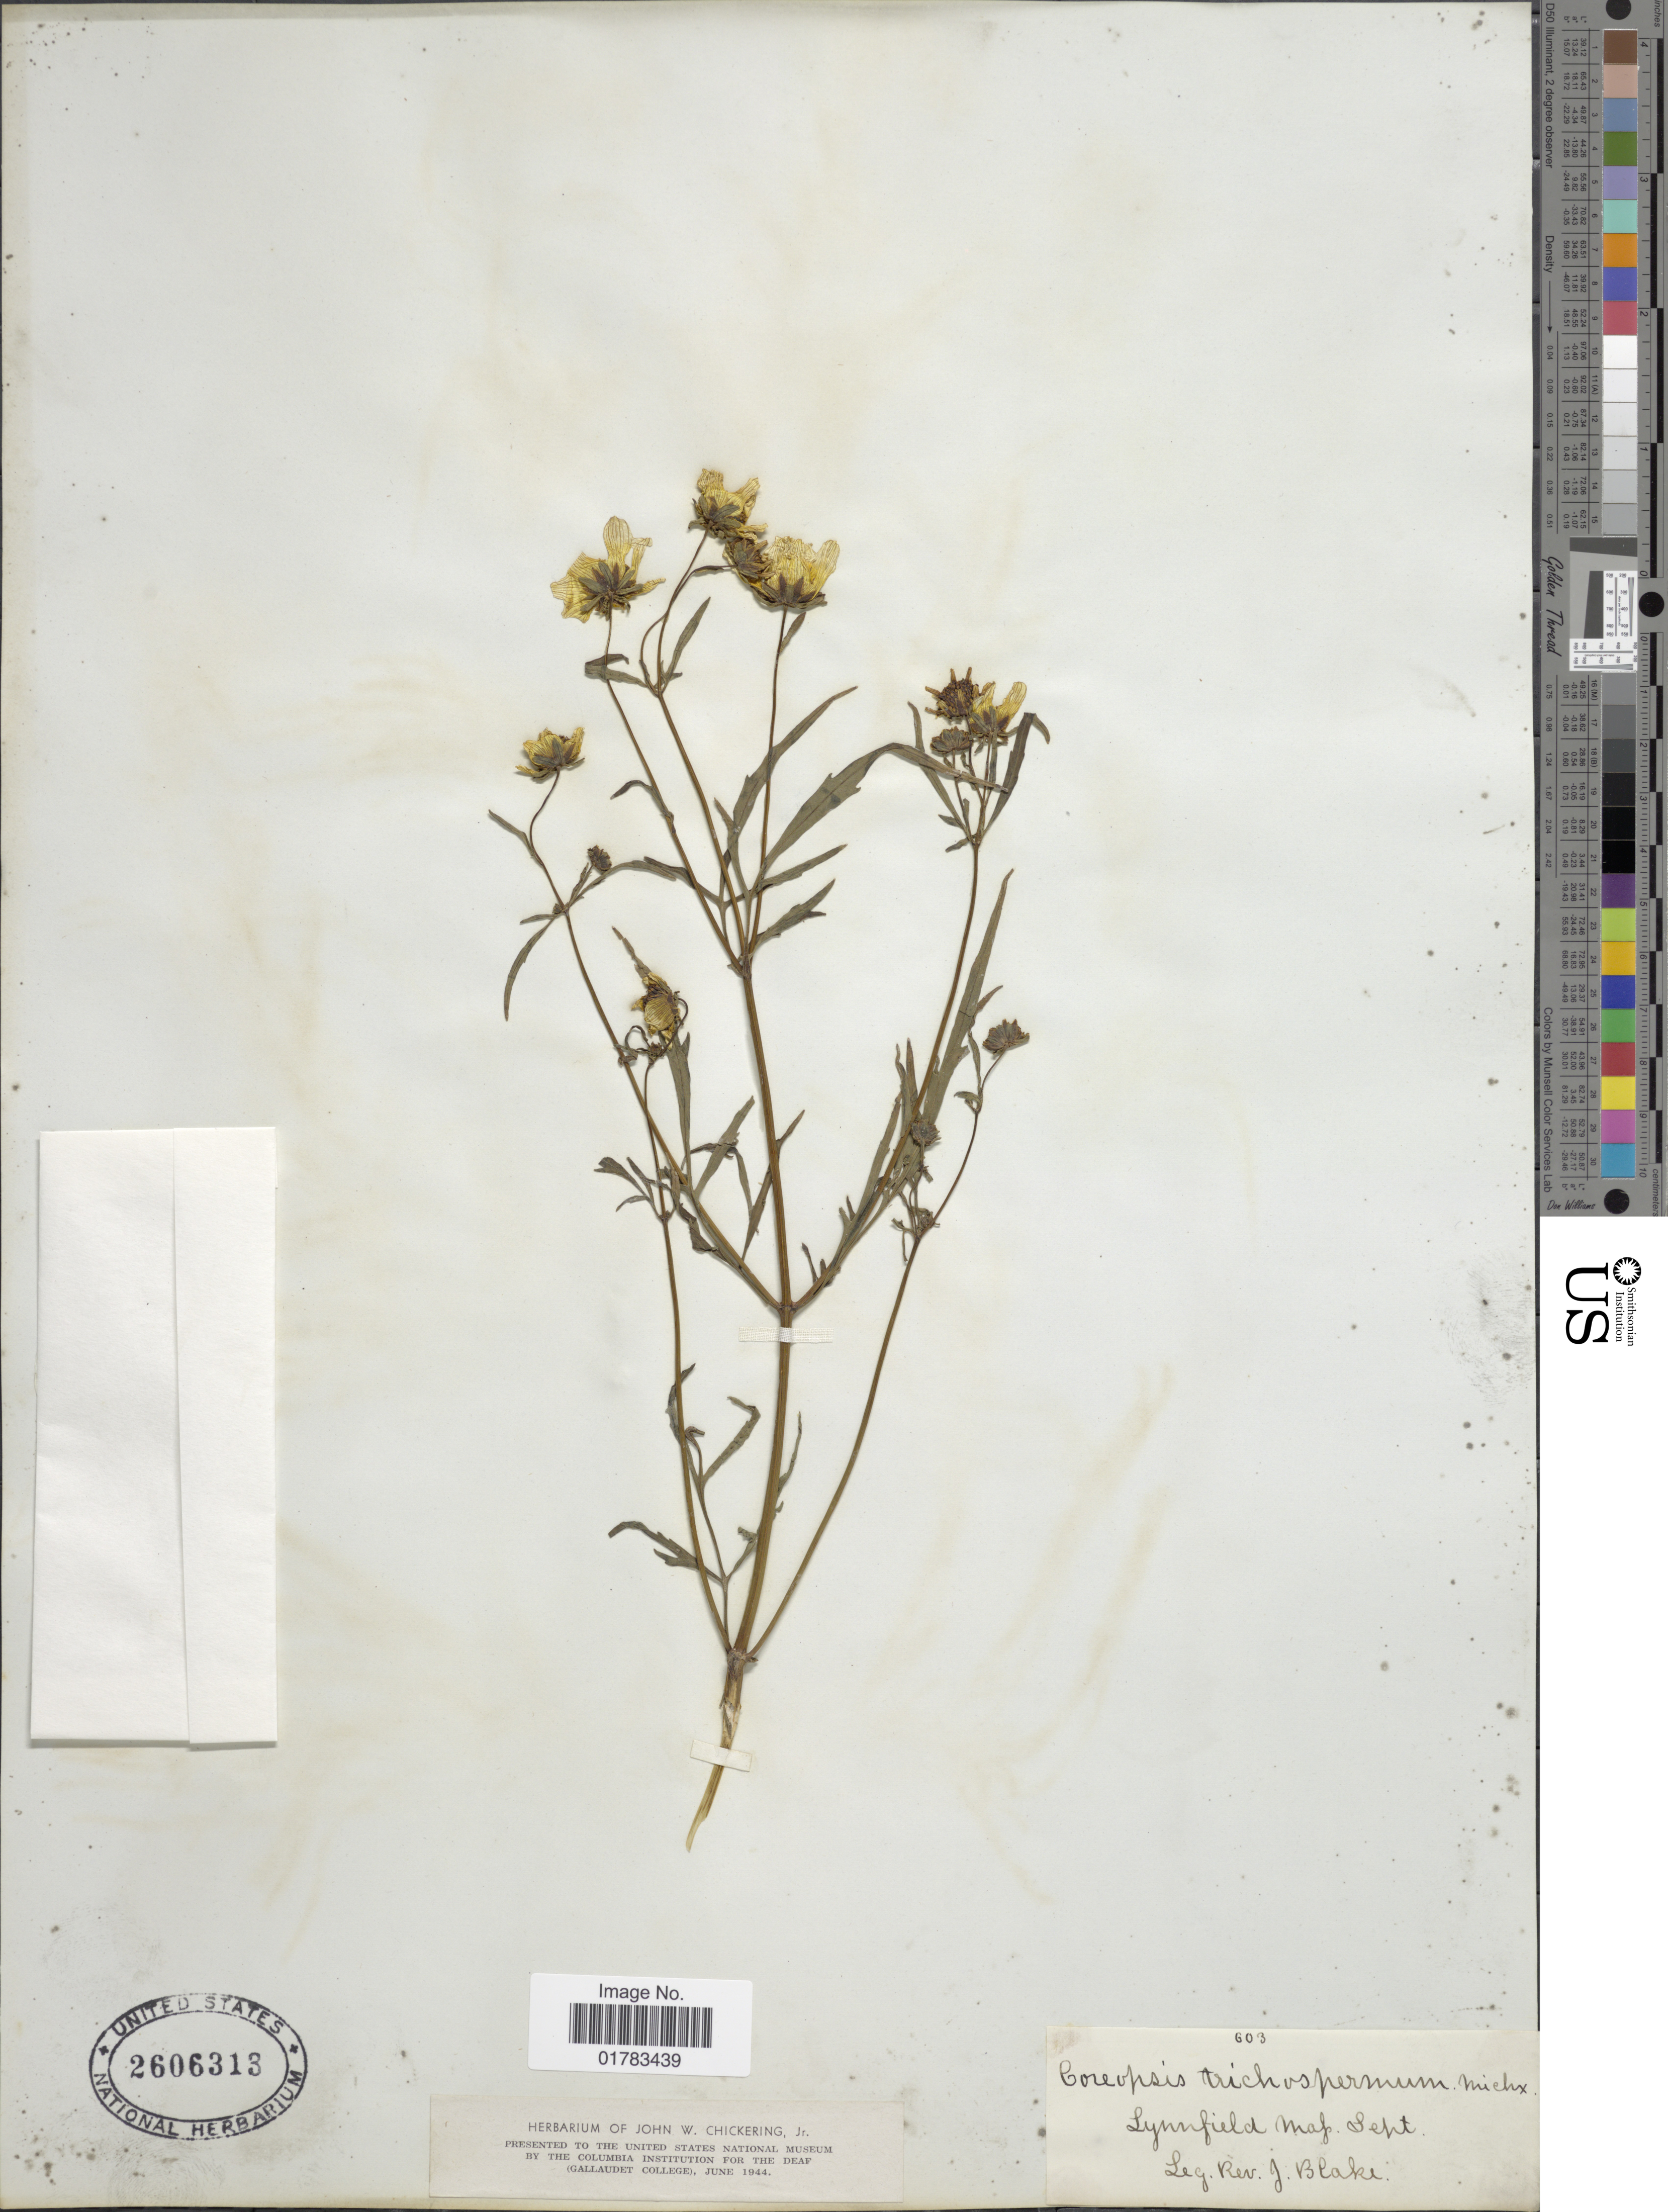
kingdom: Plantae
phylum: Tracheophyta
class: Magnoliopsida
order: Asterales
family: Asteraceae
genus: Coreopsis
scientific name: Coreopsis trichosperma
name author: Michx.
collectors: J. Blake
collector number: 603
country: United States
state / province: Massachusetts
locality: Lynnfield map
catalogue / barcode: US 2606313